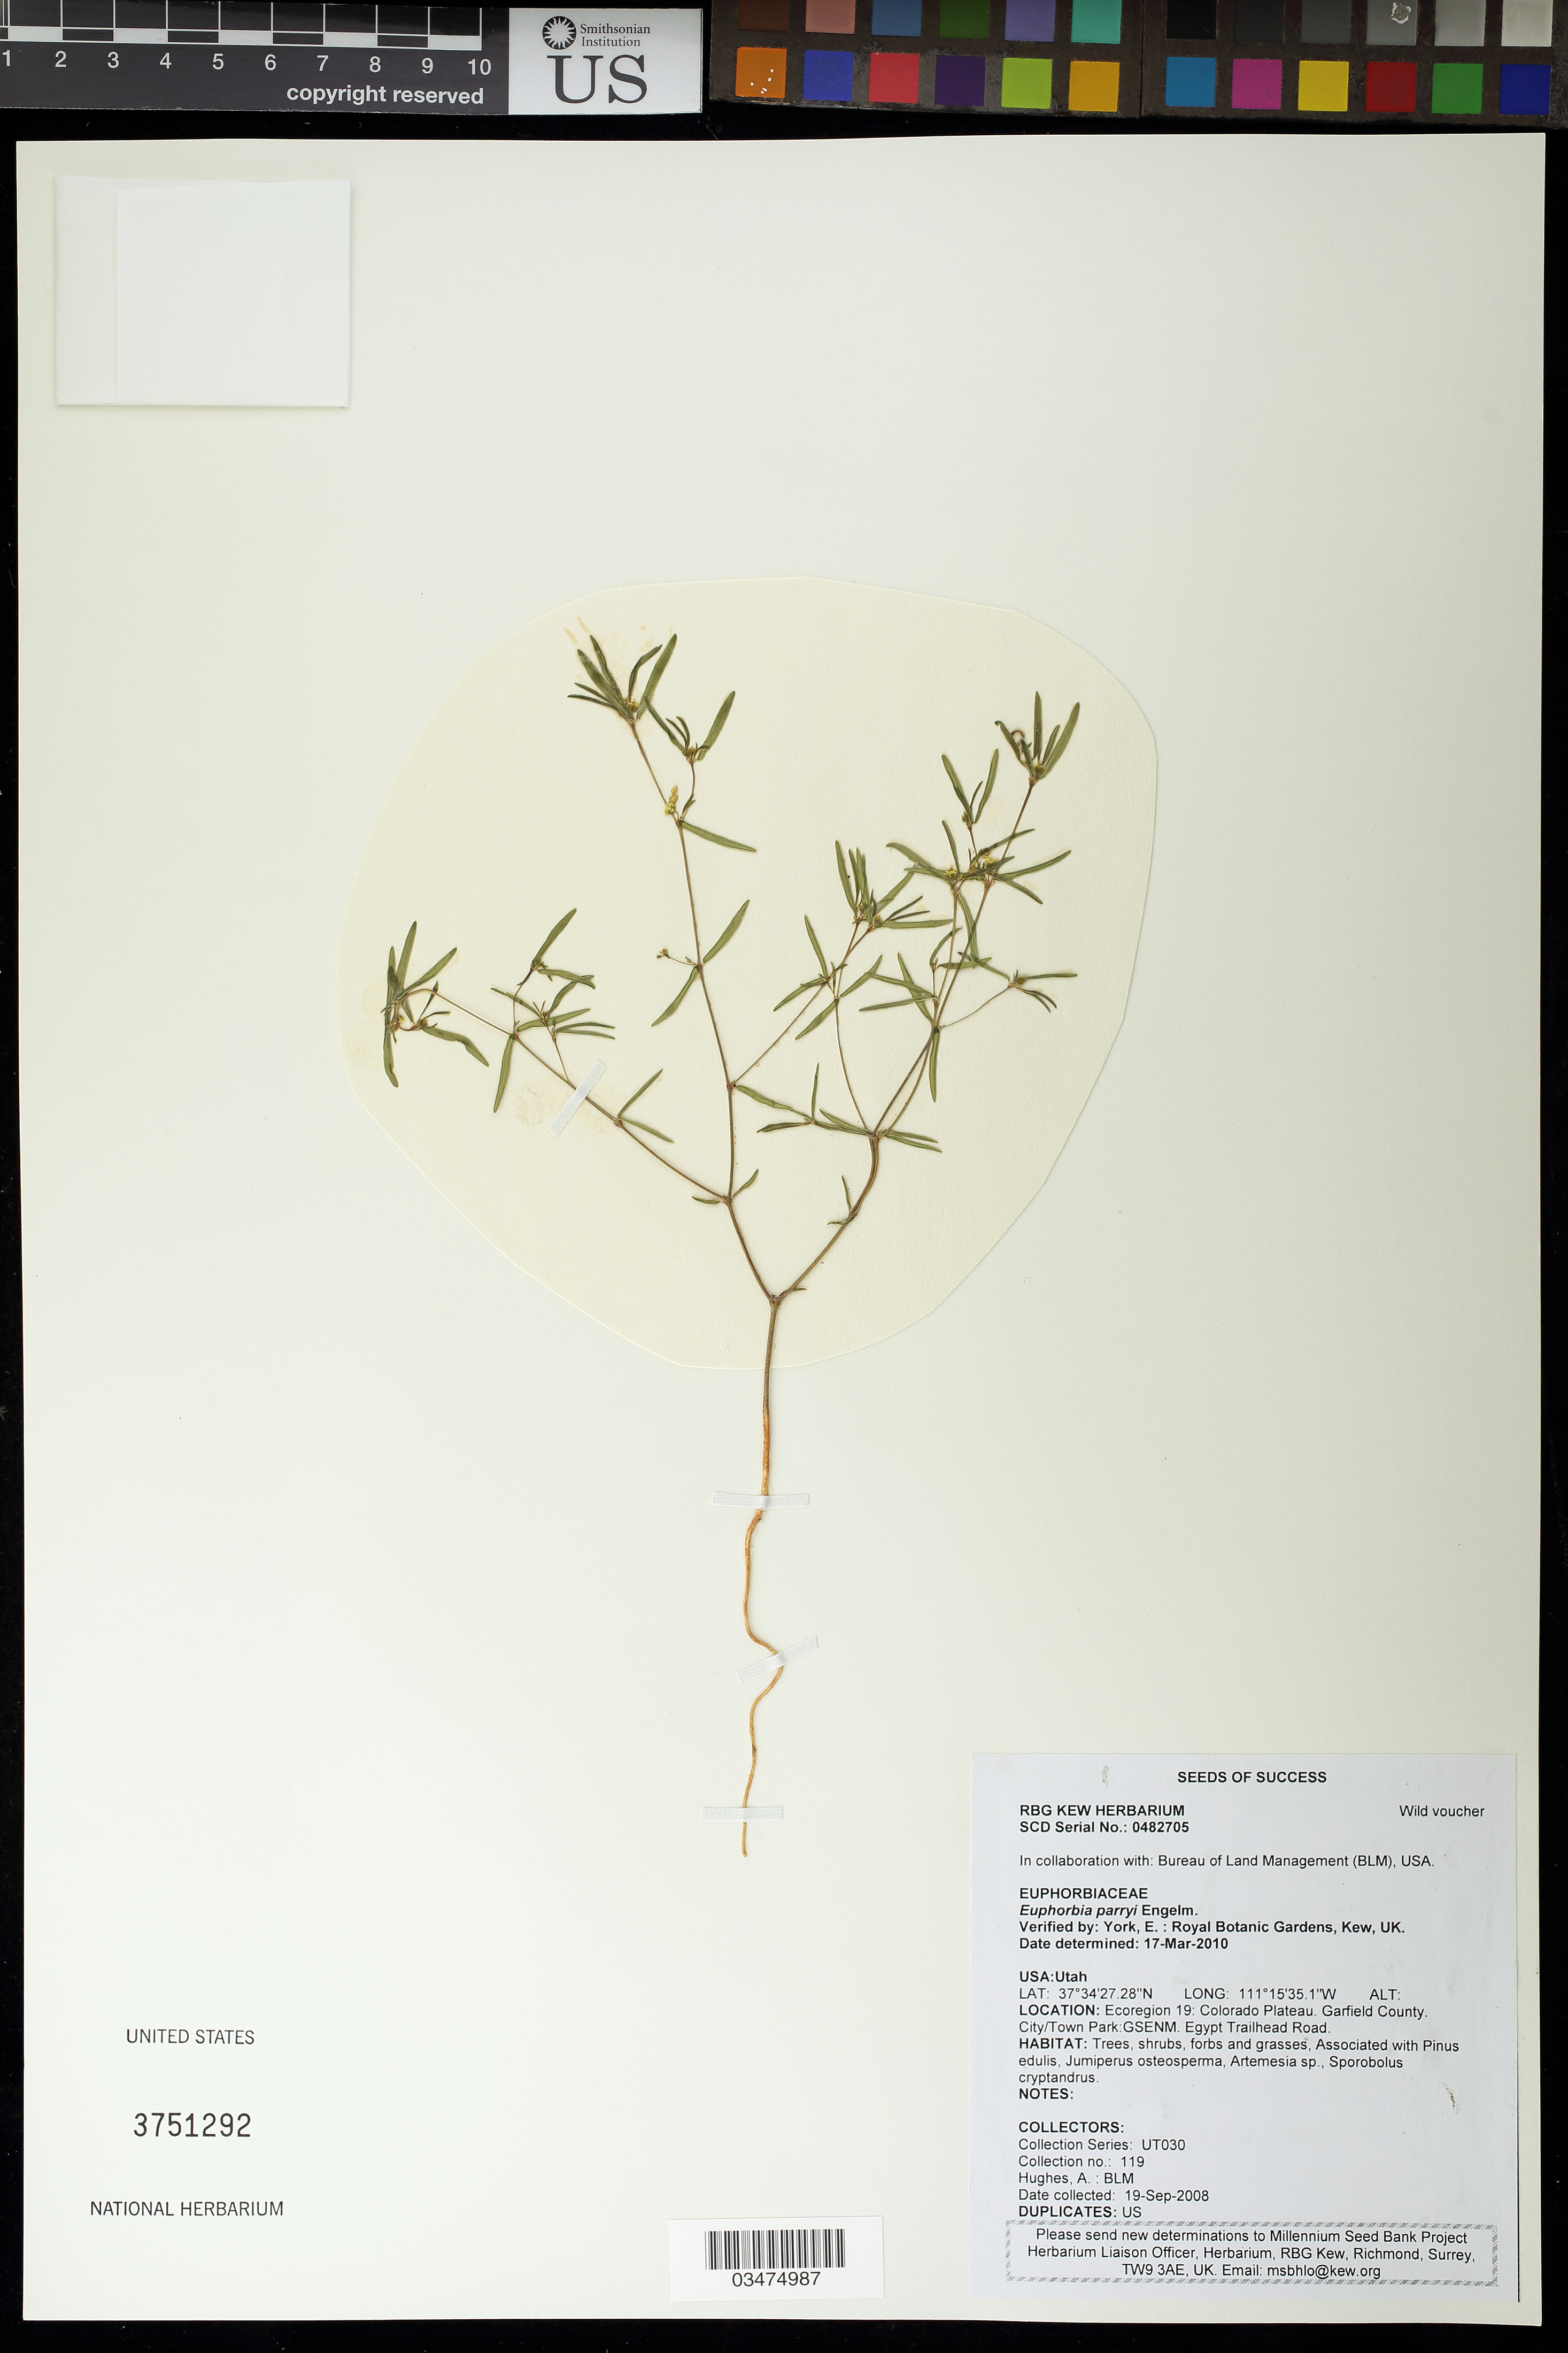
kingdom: Plantae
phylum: Tracheophyta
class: Magnoliopsida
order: Malpighiales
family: Euphorbiaceae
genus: Euphorbia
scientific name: Euphorbia parryi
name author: Engelm.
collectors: A. Hughes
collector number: UT030-119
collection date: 2008-09-19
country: United States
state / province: Utah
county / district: Garfield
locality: Colorado Plateau. GSENM. Egypt Trailhead Road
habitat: Trees, shrubs, forbs and grasses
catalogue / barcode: US 3751292